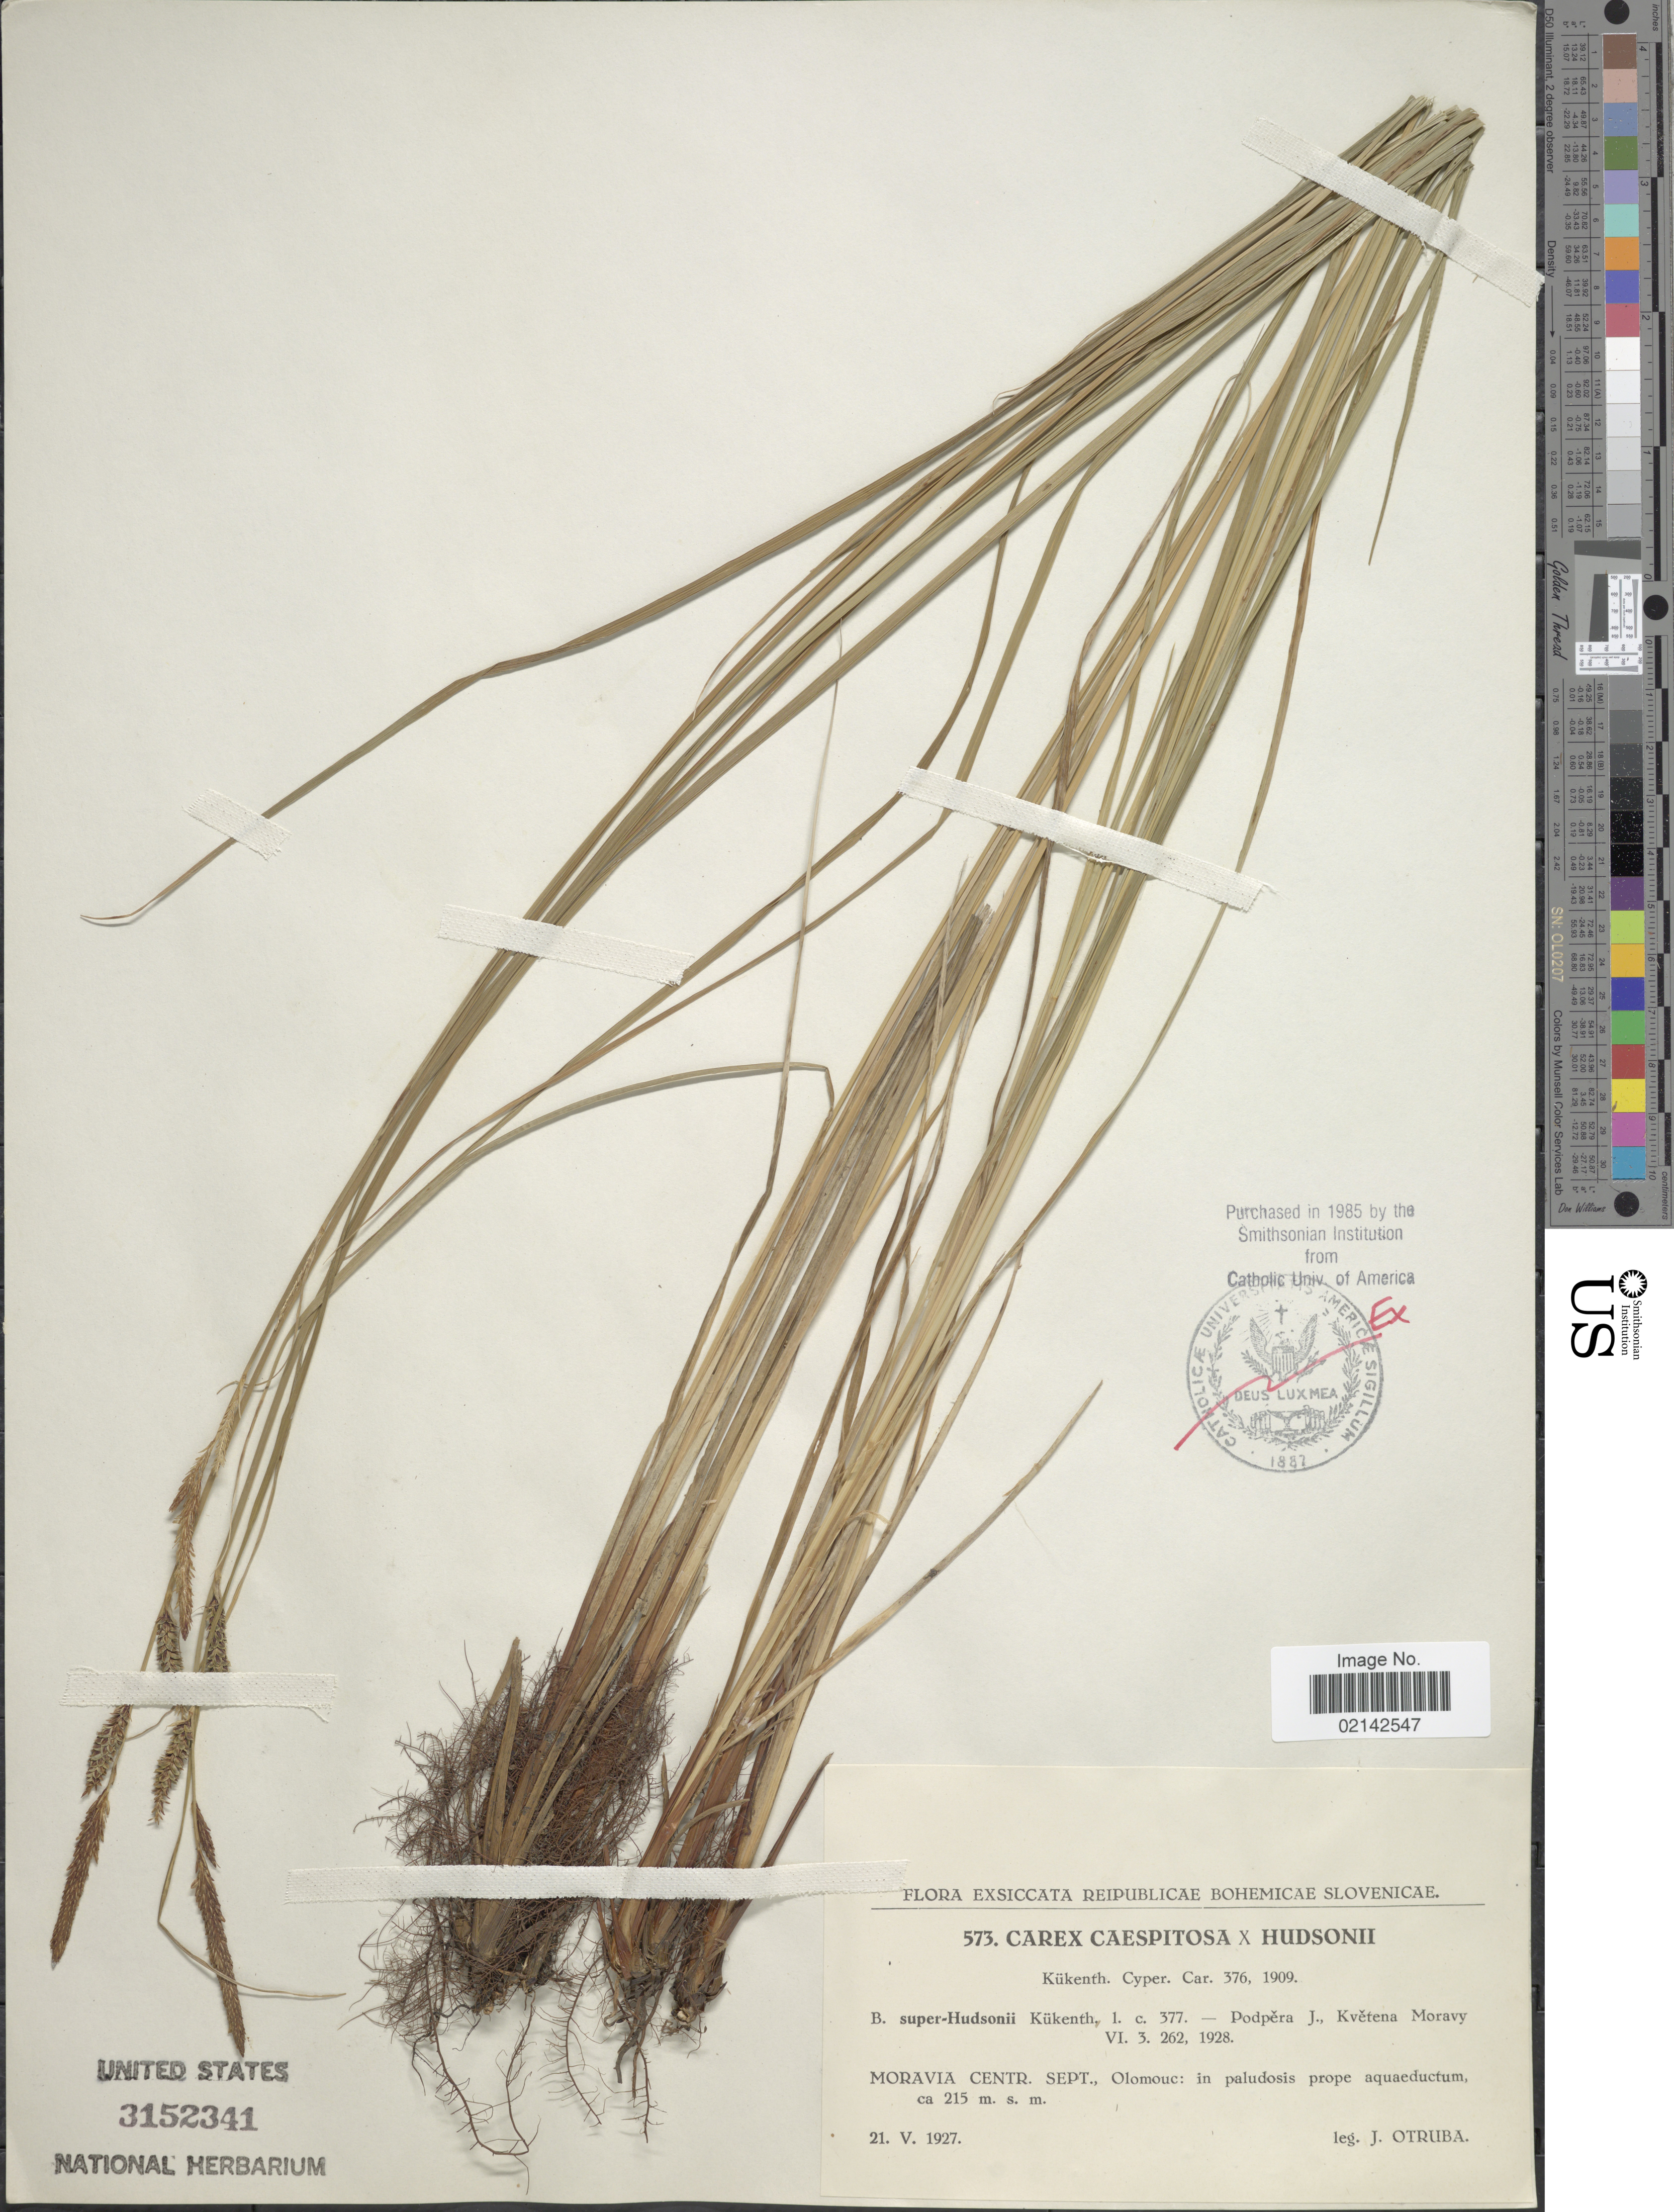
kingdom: Plantae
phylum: Tracheophyta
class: Liliopsida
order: Poales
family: Cyperaceae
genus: Carex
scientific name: Carex cespitosa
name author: L.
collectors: J. Otruba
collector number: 573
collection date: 1927-05-21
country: Czechia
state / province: Olomouc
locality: Moravia Centr. Sept., Olomouc: in paludosis prope aquaeductum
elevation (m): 215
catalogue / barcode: US 3152341